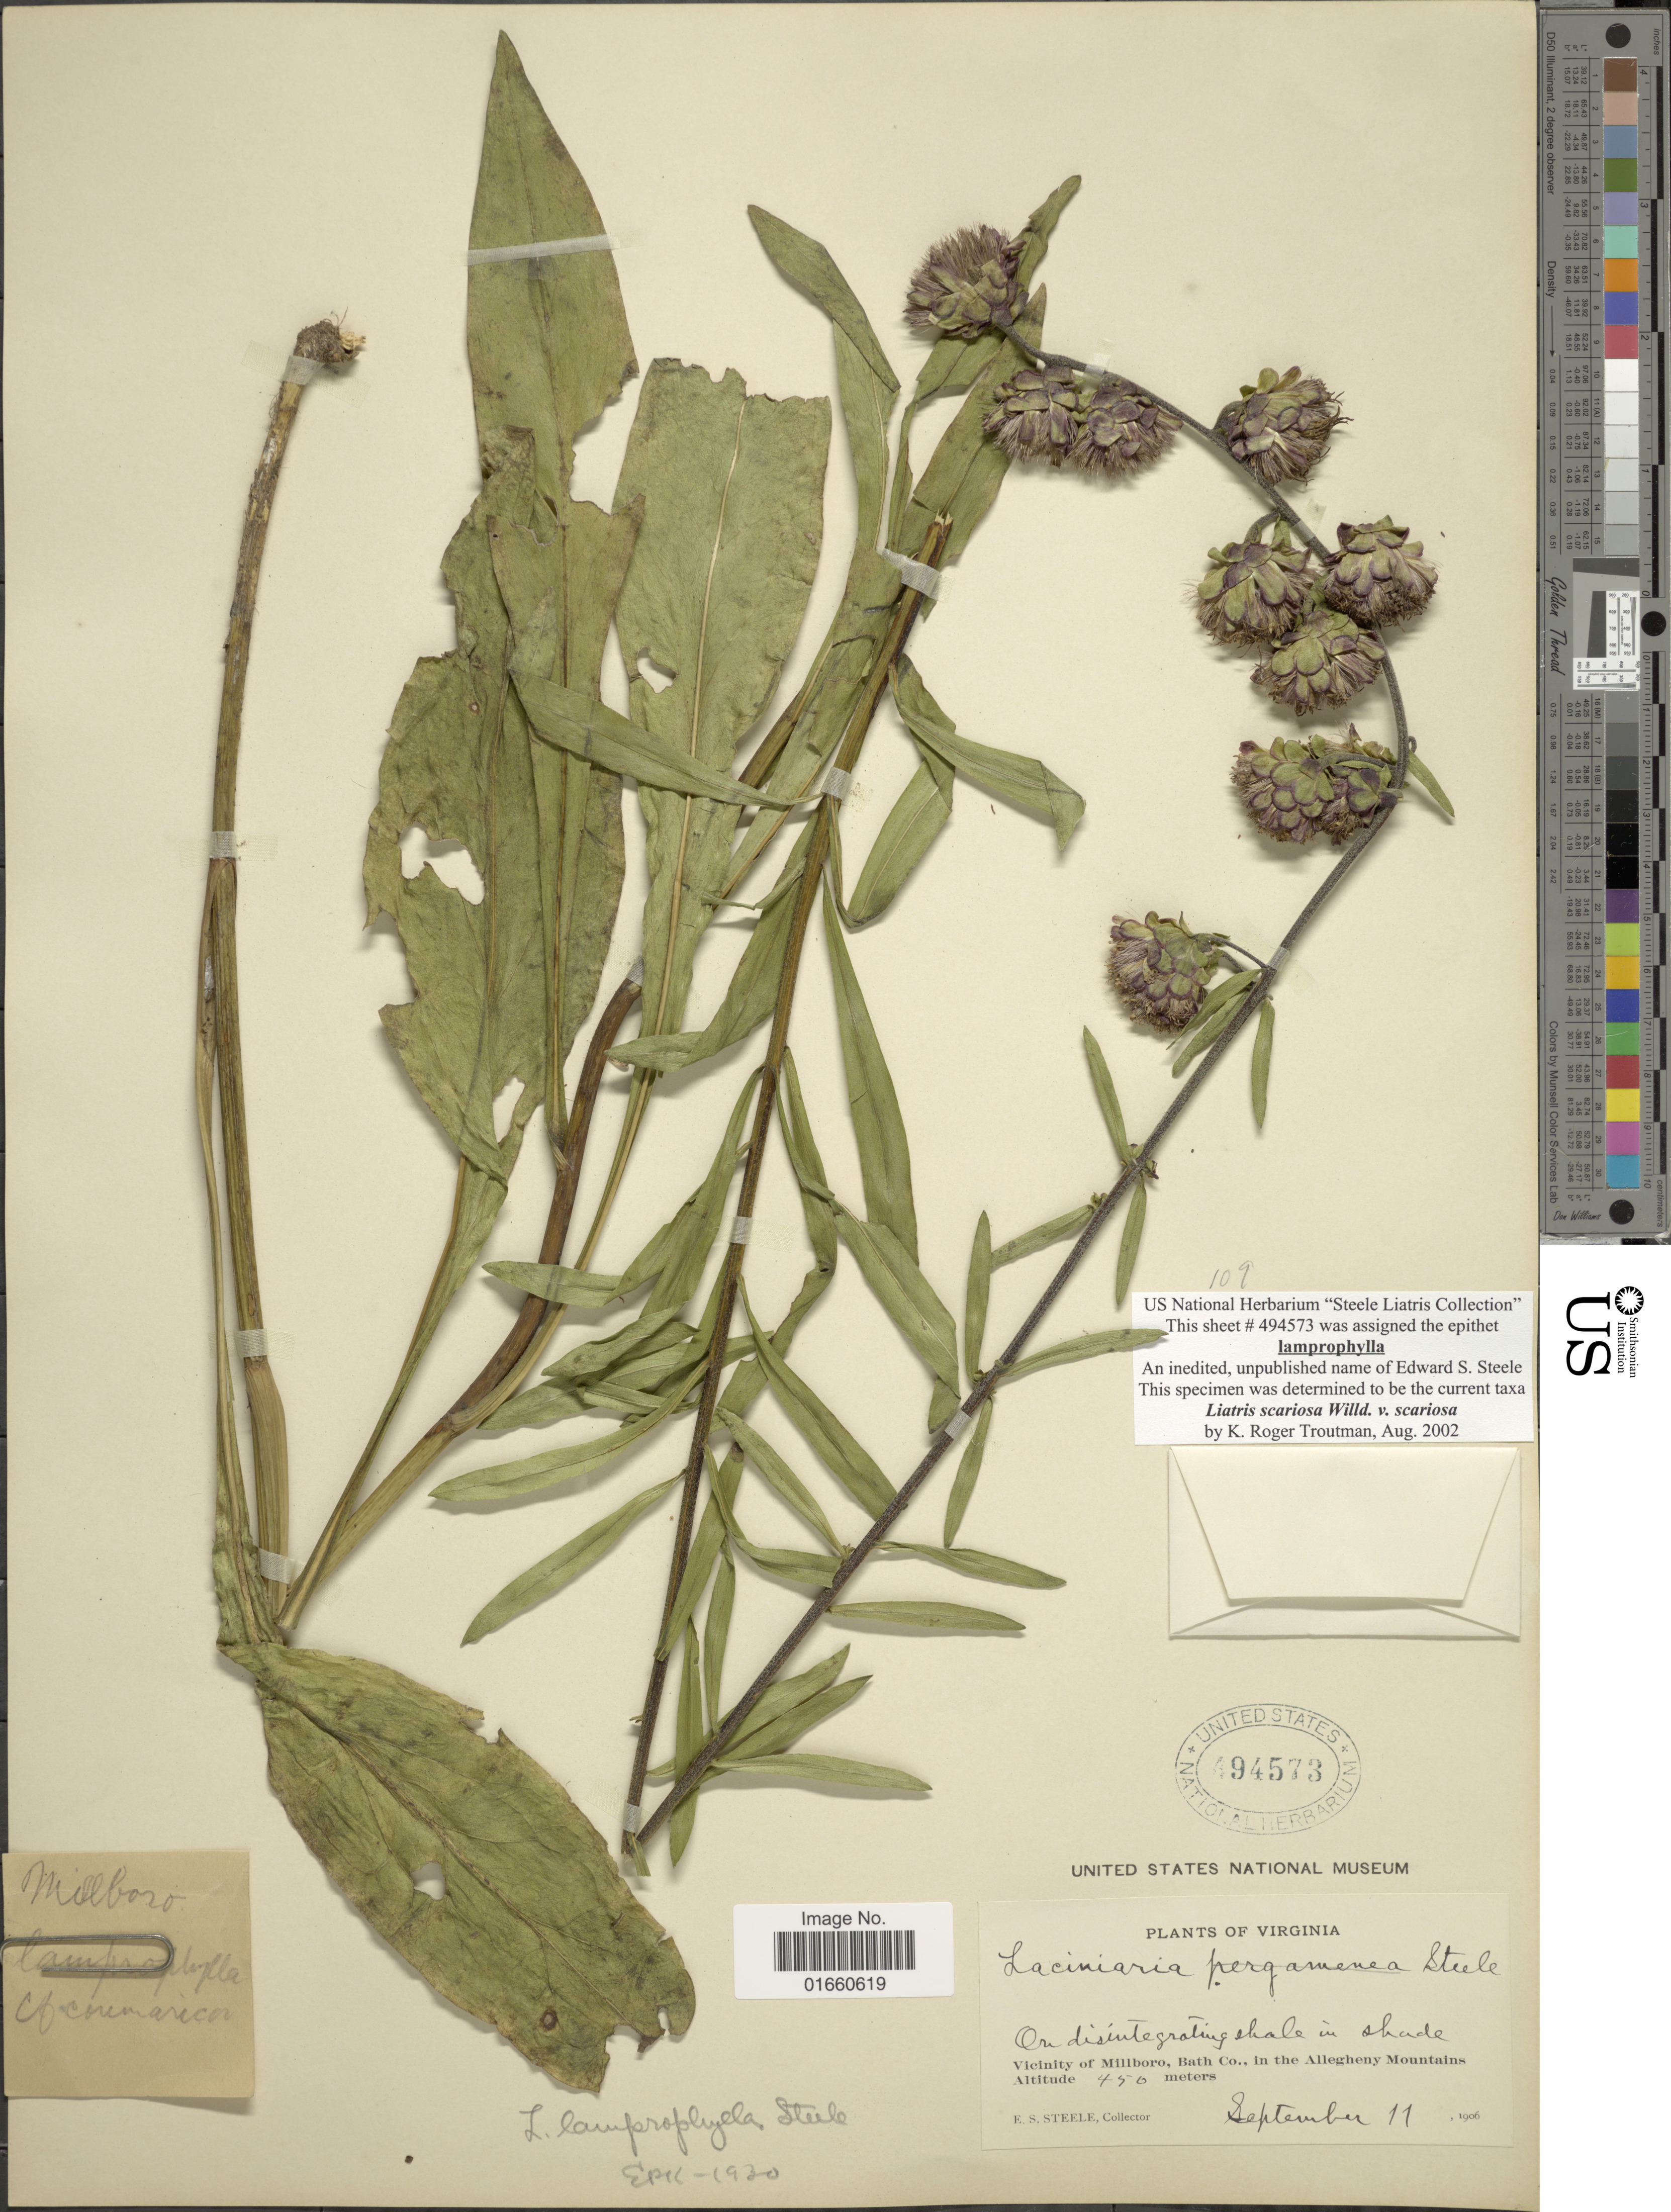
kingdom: Plantae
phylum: Tracheophyta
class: Magnoliopsida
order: Asterales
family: Asteraceae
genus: Liatris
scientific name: Liatris scariosa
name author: (L.) Willd.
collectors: E. Steele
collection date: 1906-09-11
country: United States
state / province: Virginia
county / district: Bath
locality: Vicinity of Millboro, Bath Co. in the Allegheny Mountains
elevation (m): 450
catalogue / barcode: US 494573